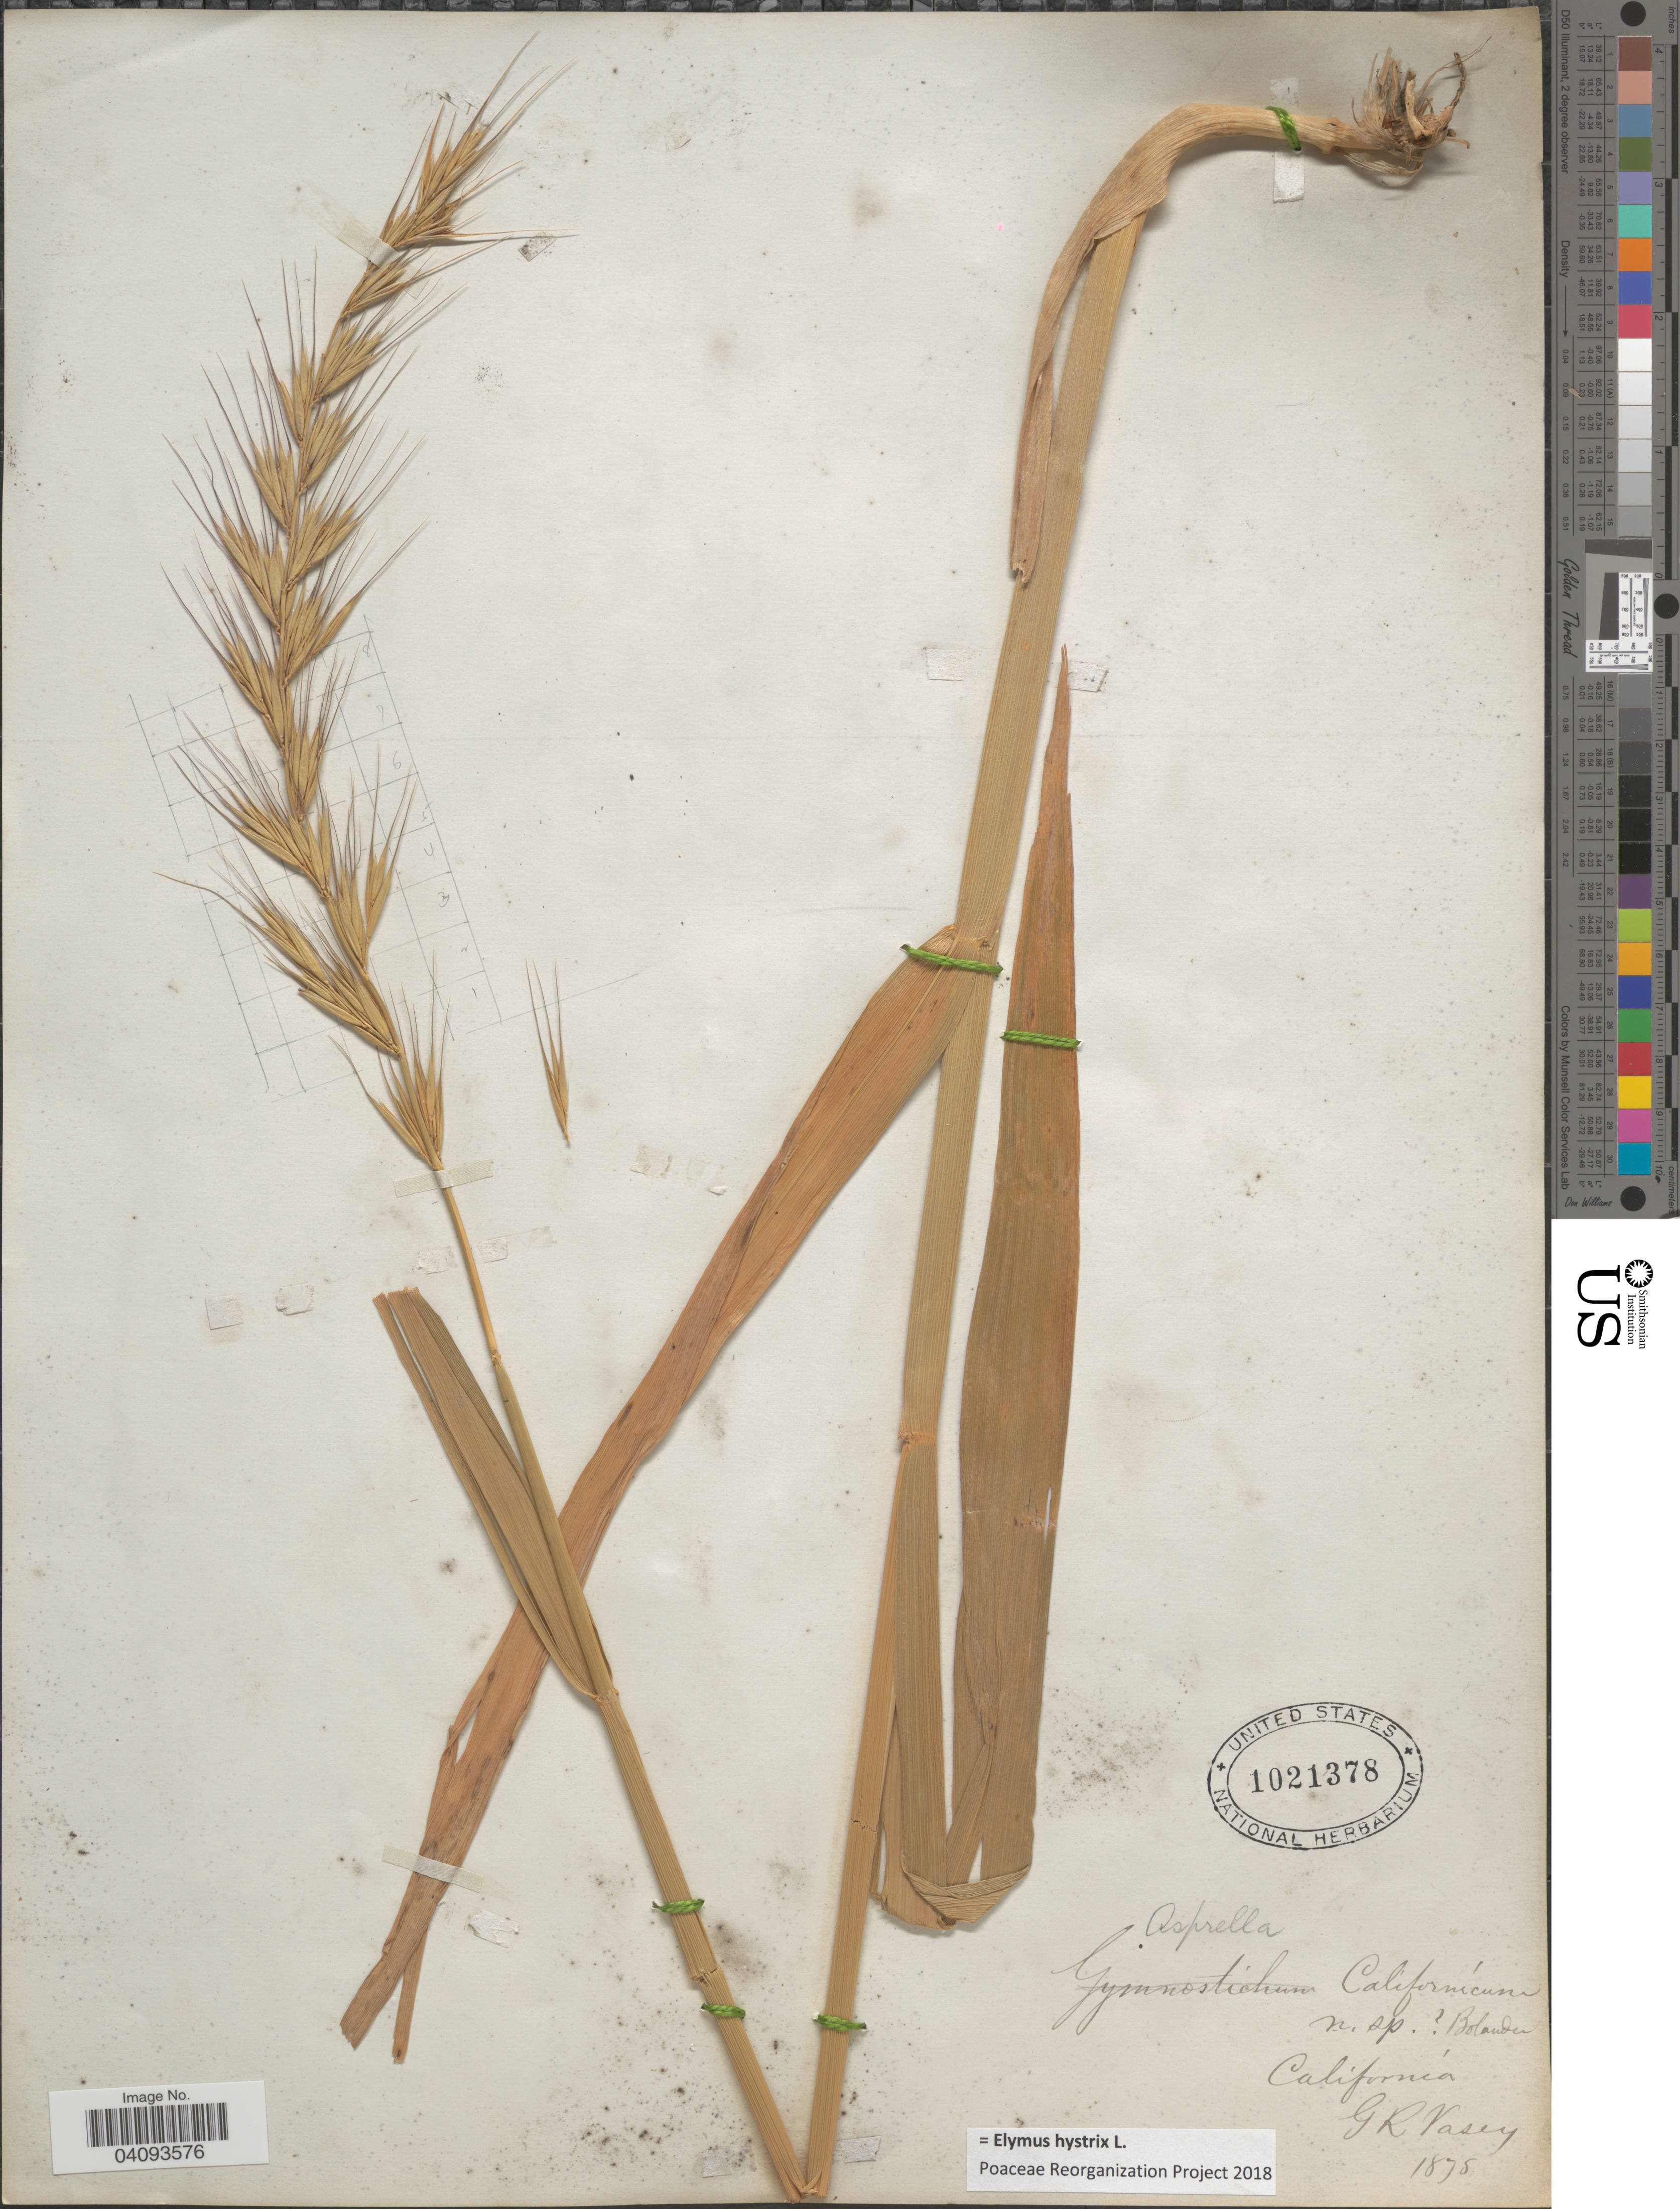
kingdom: Plantae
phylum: Tracheophyta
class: Liliopsida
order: Poales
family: Poaceae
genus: Elymus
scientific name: Elymus hystrix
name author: L.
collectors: G. R. Vasey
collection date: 1875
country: United States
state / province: California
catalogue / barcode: US 1021378